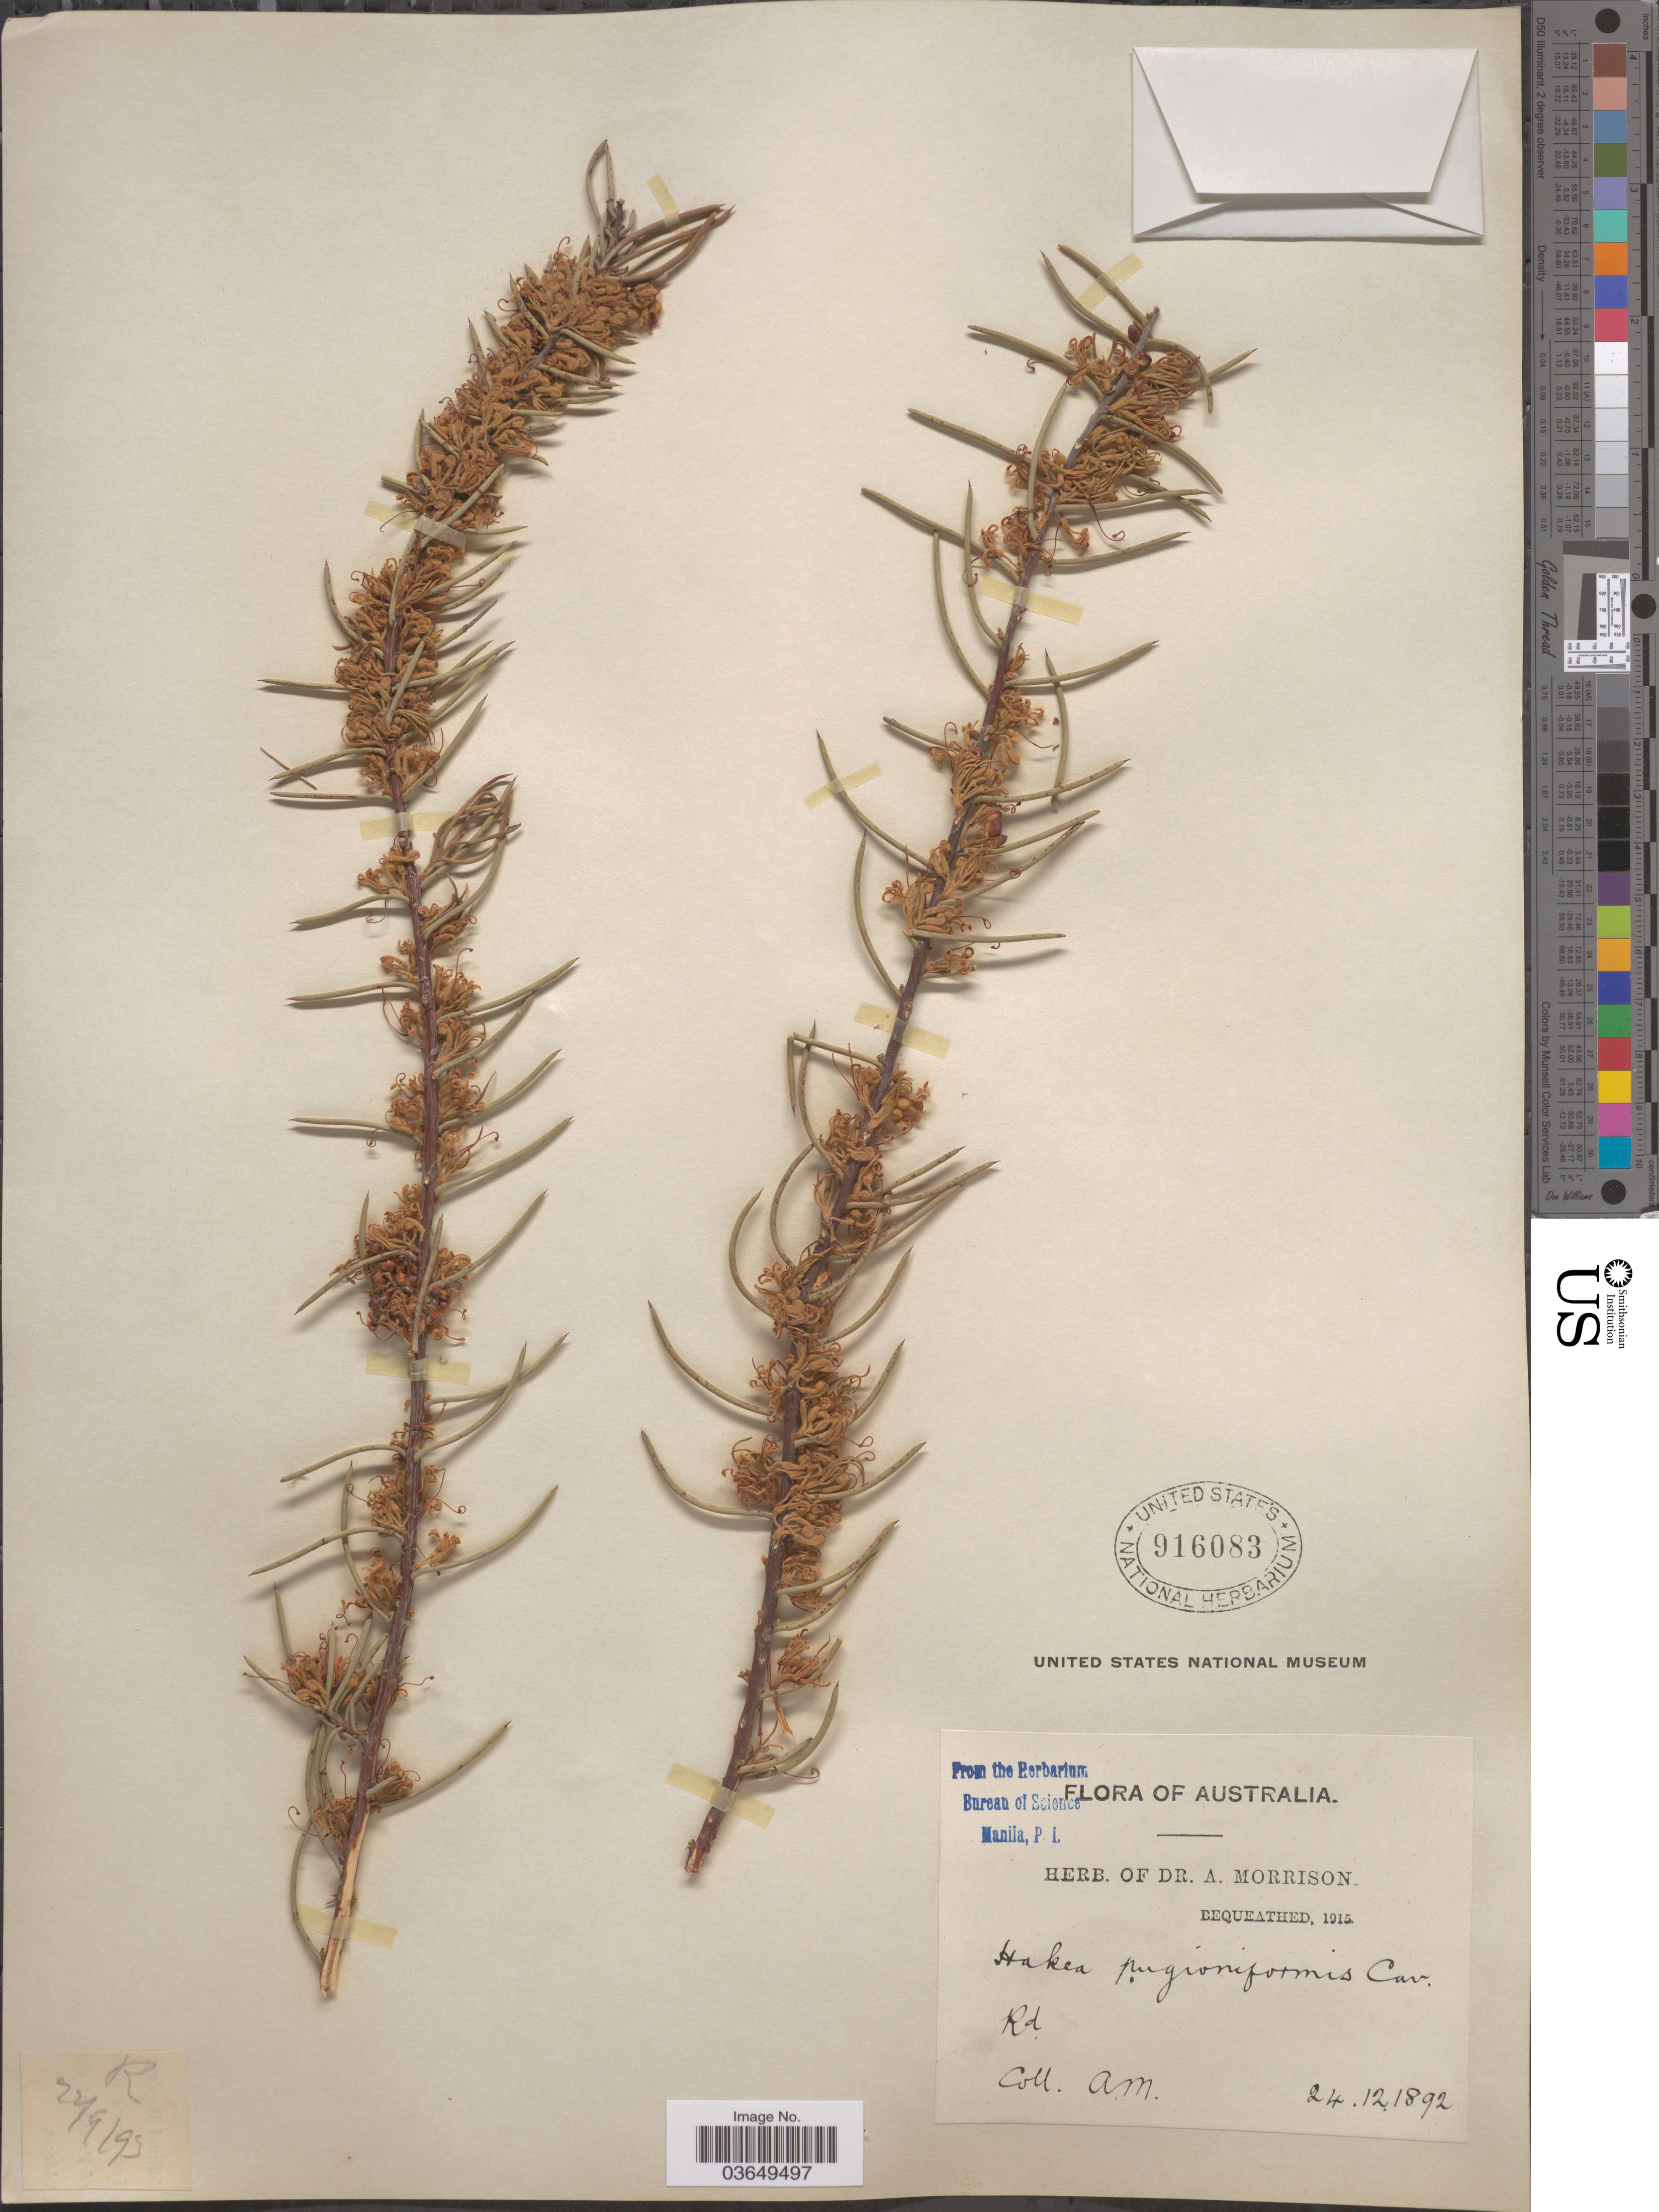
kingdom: Plantae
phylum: Tracheophyta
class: Magnoliopsida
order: Proteales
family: Proteaceae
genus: Hakea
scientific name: Hakea pugioniformis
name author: Cav.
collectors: A. Morrison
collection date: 1892-09-24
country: Australia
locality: Rd.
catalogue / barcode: US 916083